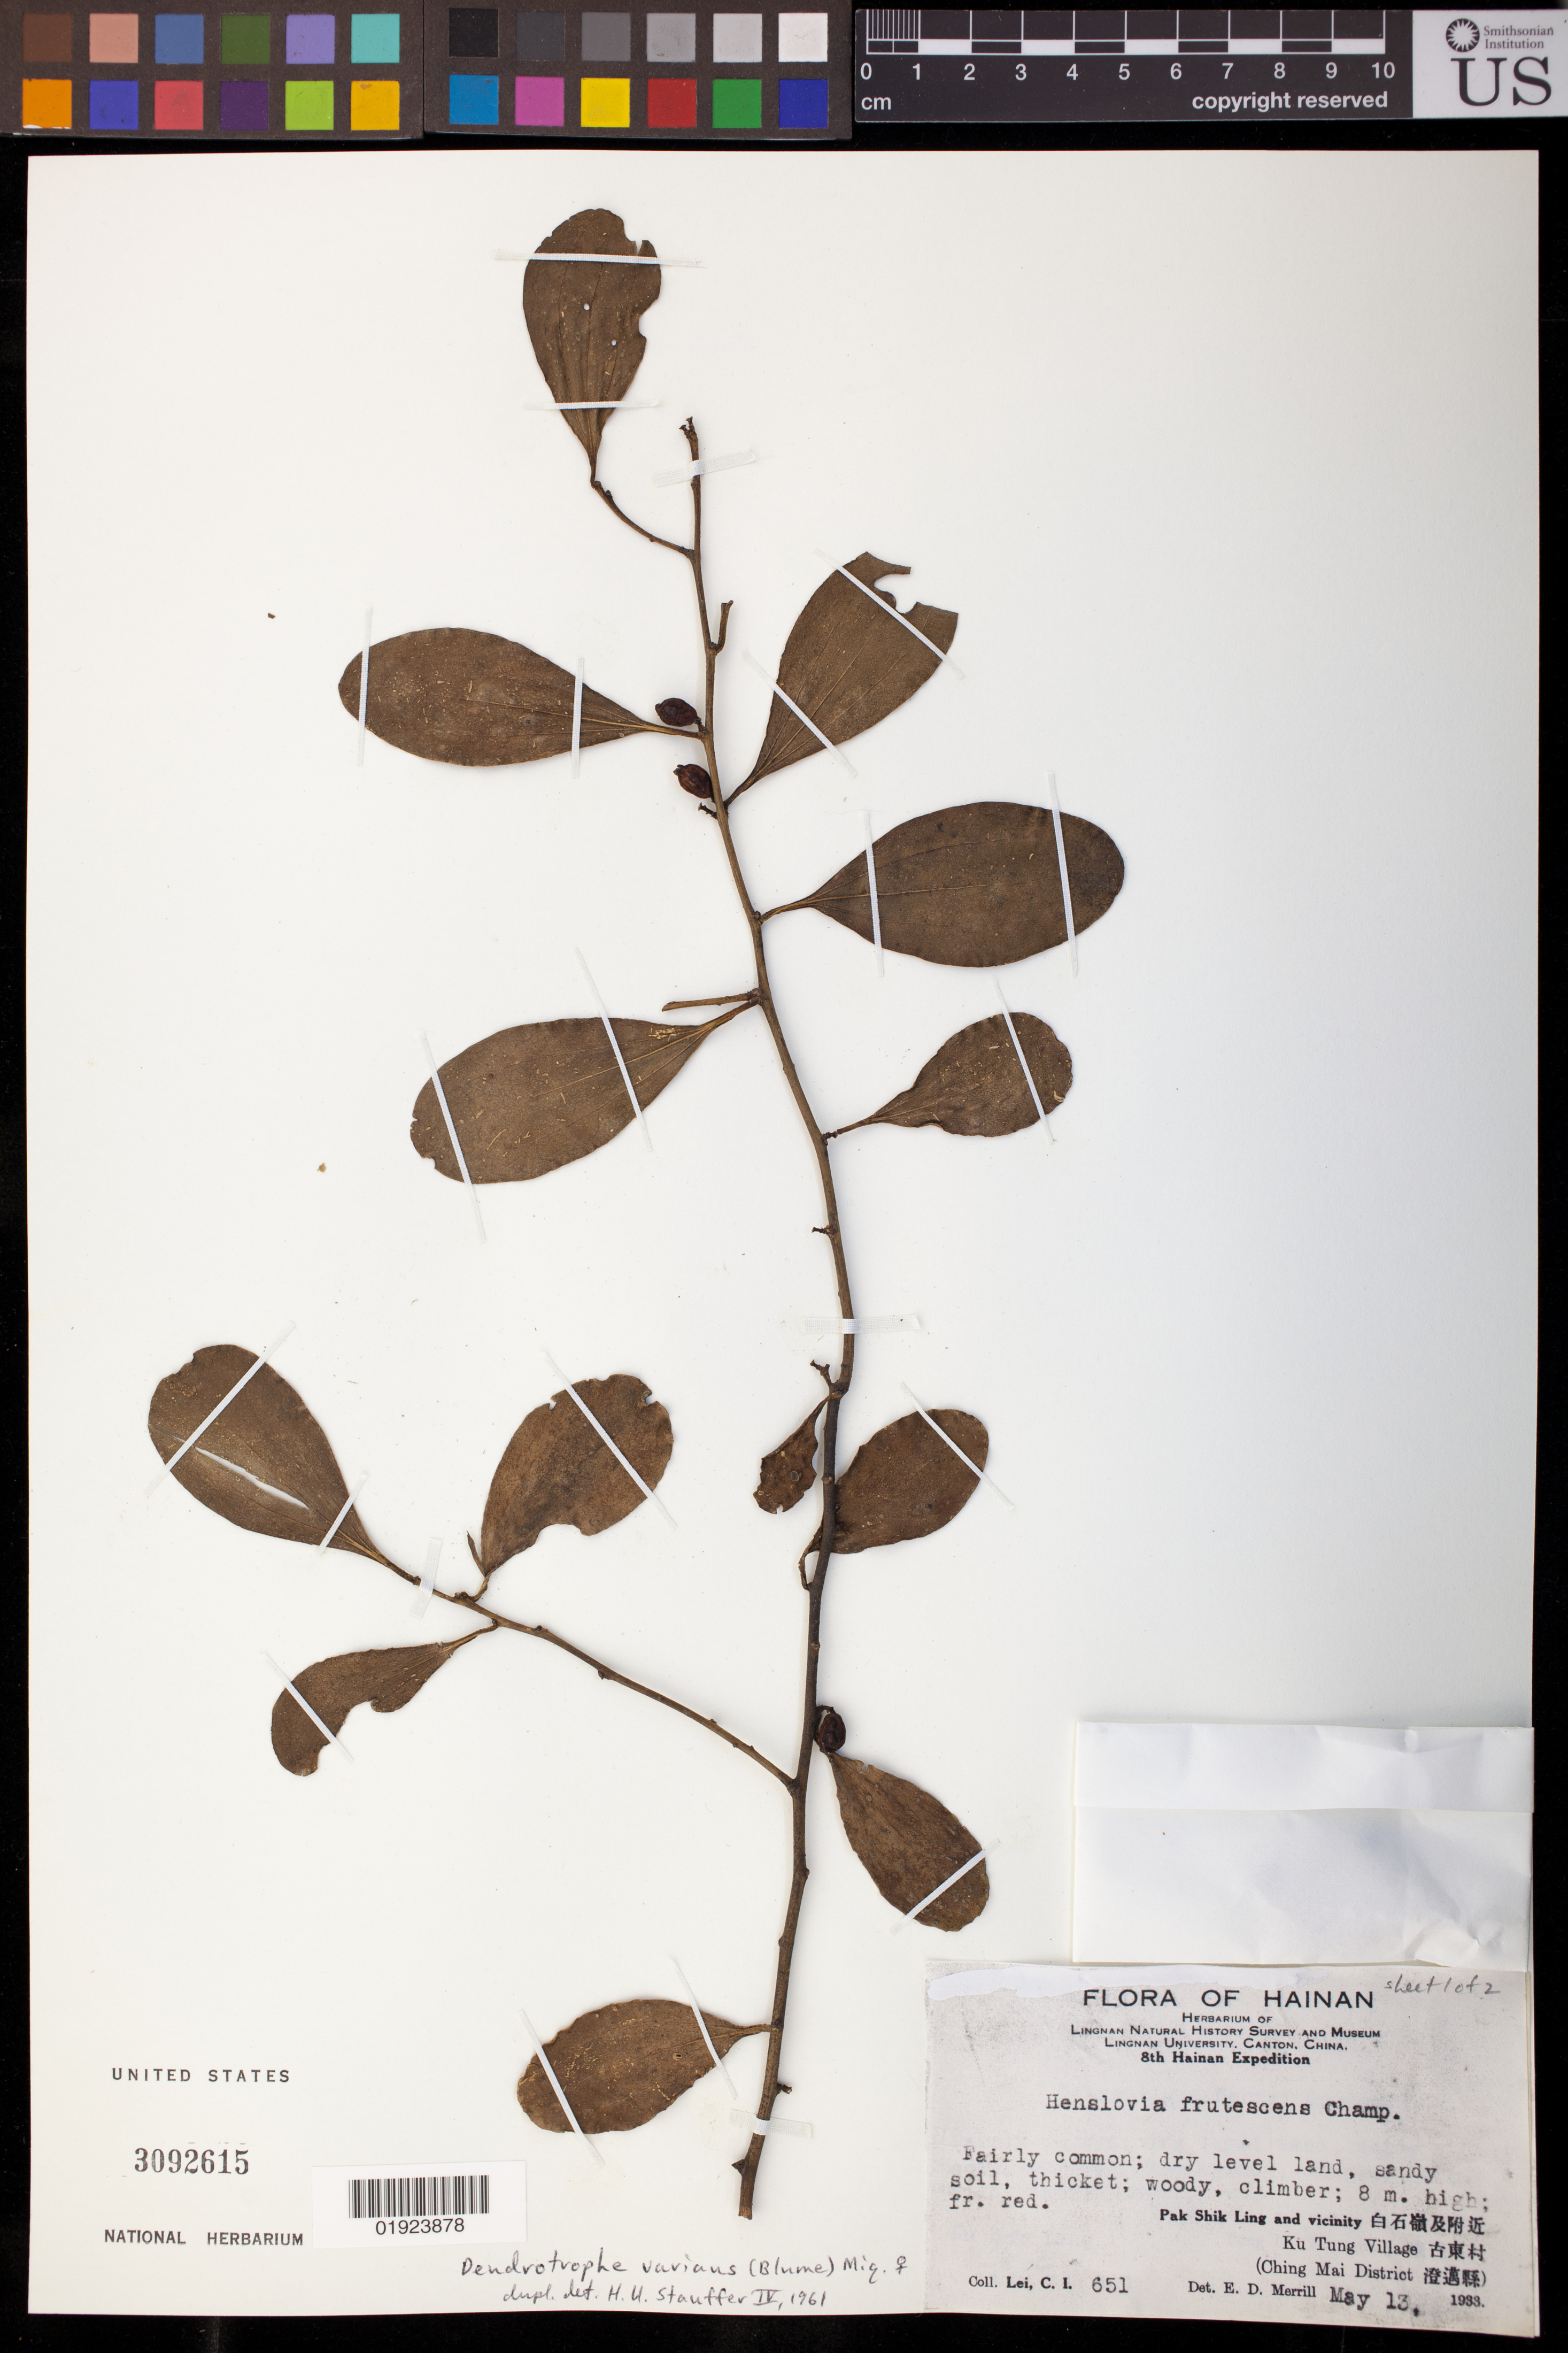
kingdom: Plantae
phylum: Tracheophyta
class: Magnoliopsida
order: Santalales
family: Amphorogynaceae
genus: Dendrotrophe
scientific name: Dendrotrophe varians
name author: (Blume) Miq.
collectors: C. I. Lei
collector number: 651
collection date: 1933-05-13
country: China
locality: Pak Shik Ling and vicinity; Ku Tung Village; (Ching Mai District)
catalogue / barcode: US 3092615